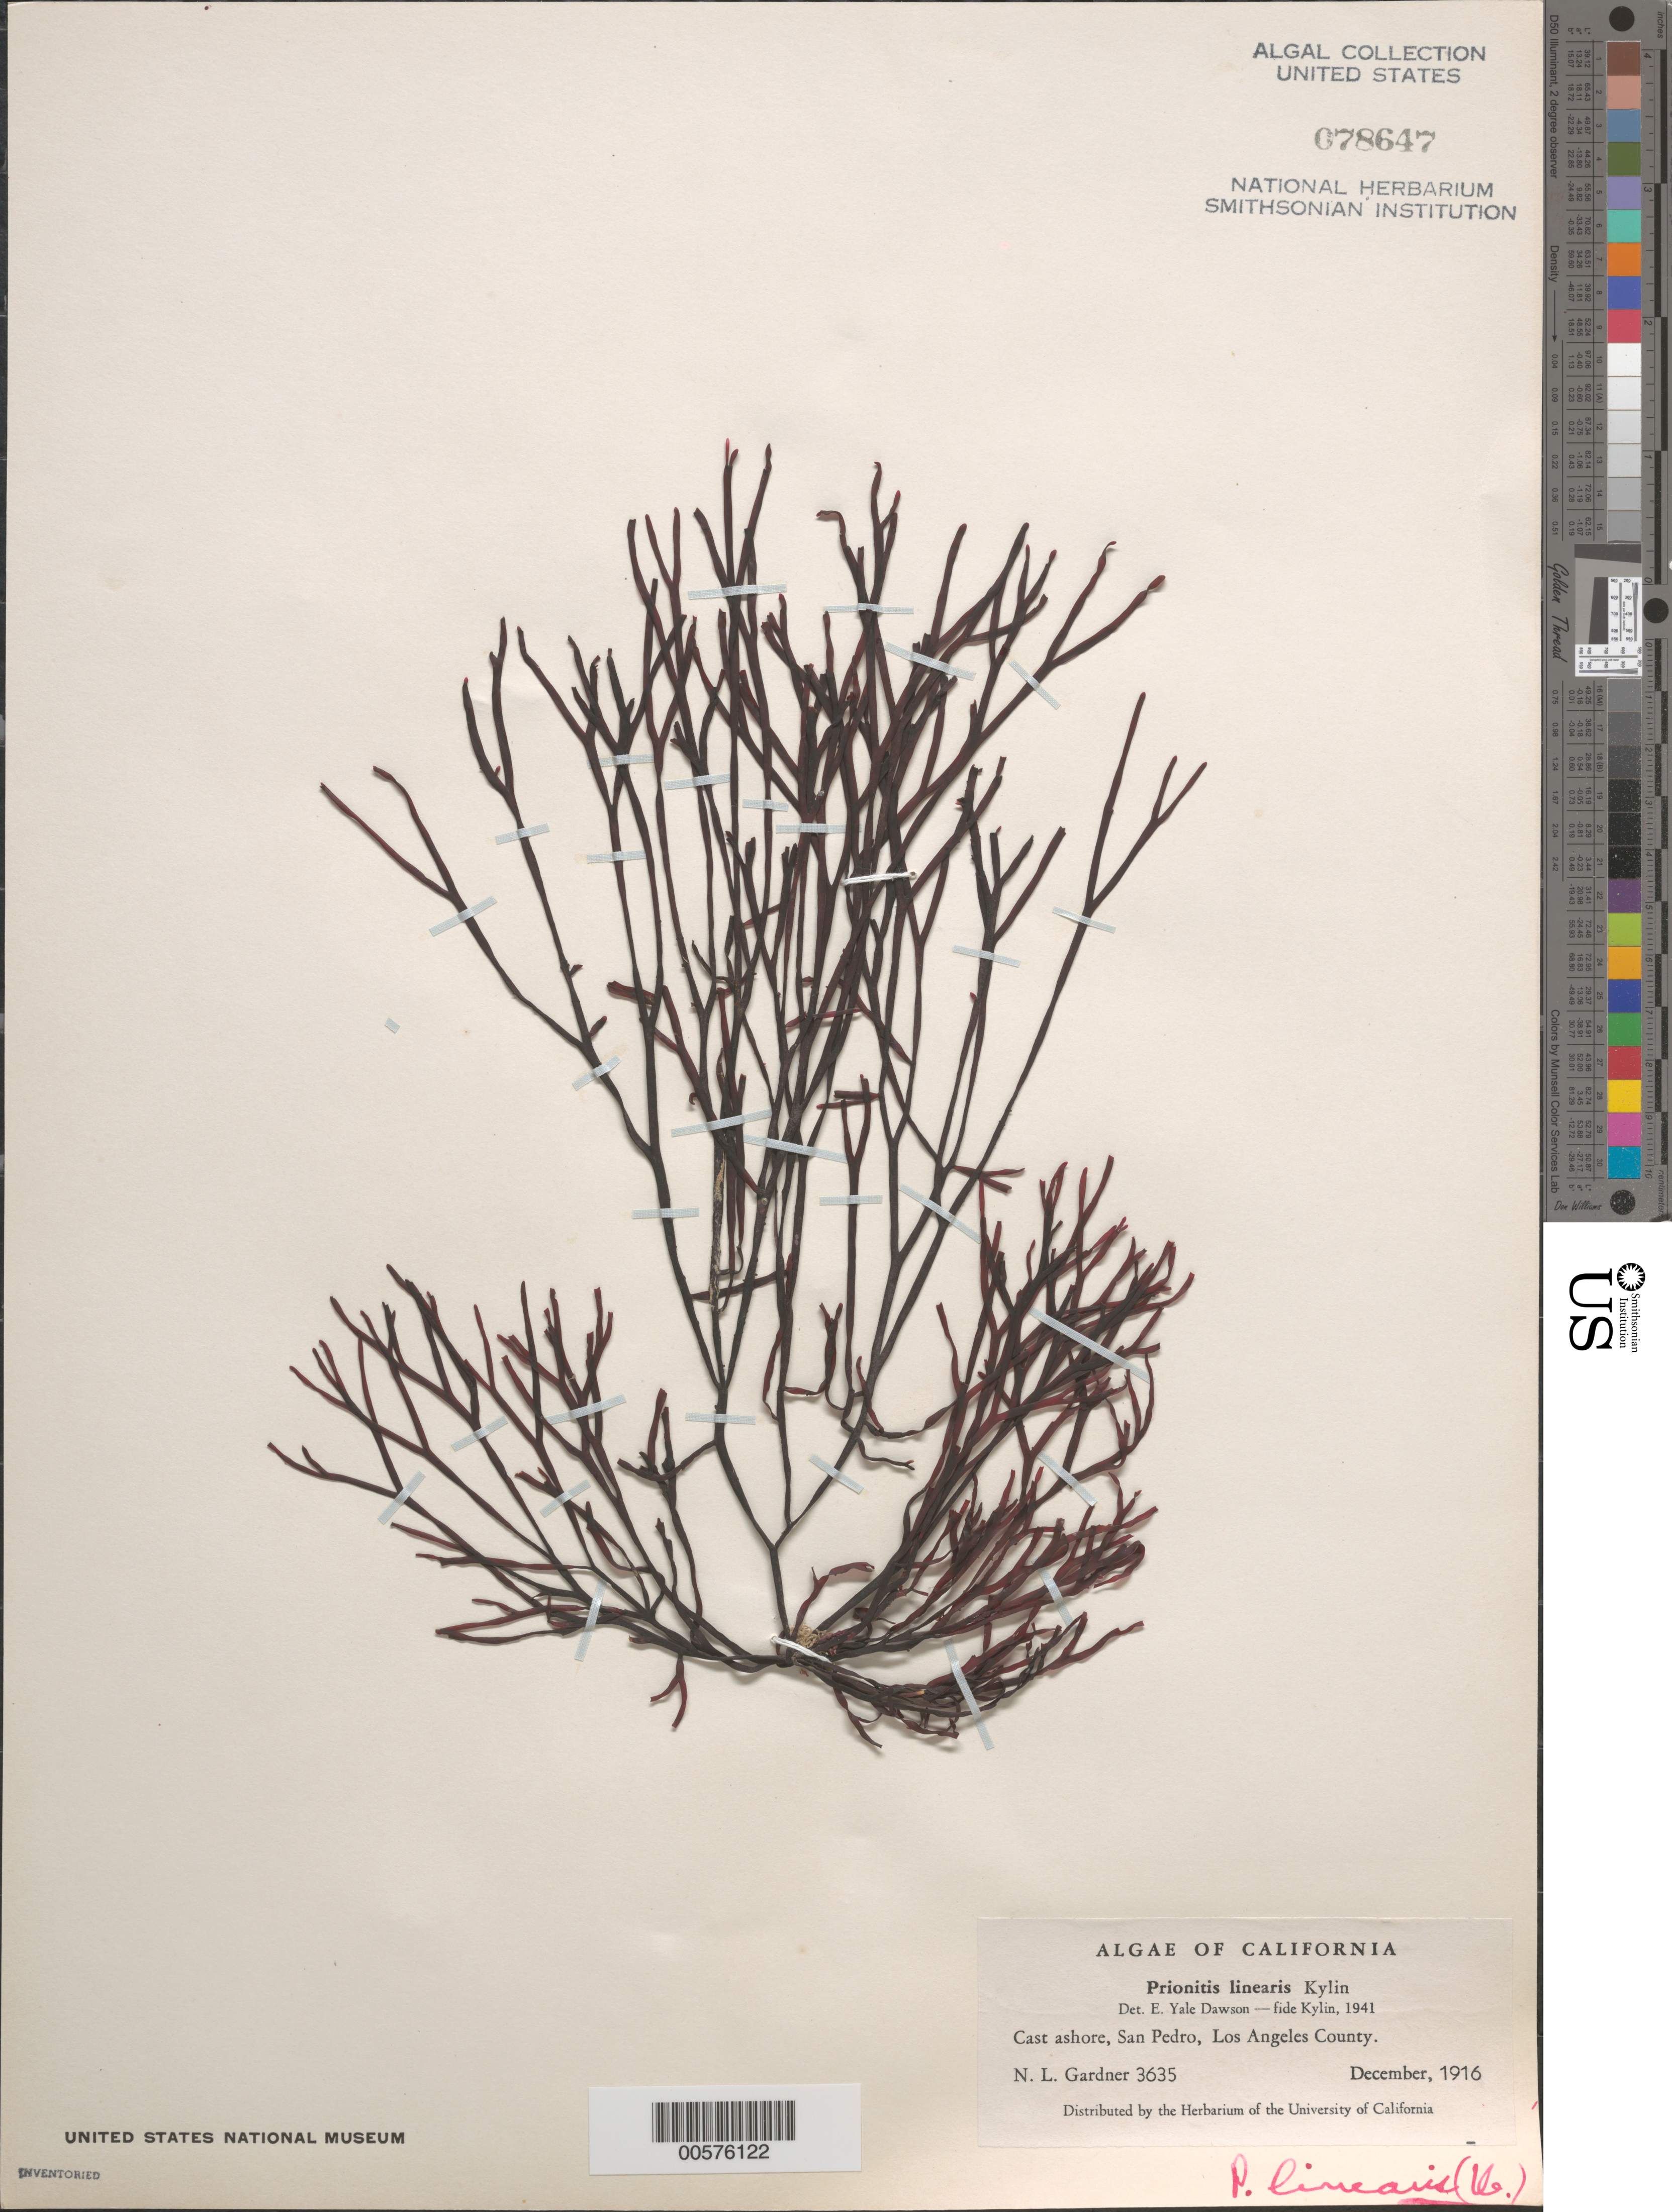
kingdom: Plantae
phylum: Rhodophyta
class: Florideophyceae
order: Cryptonemiales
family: Cryptonemiaceae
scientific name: Prionitis linearis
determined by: Dawson, E. Y.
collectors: N. Gardner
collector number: NLG 3635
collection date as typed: Dec 1916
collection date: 1916-12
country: United States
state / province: California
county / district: Los Angeles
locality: San Pedro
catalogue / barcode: US 78647